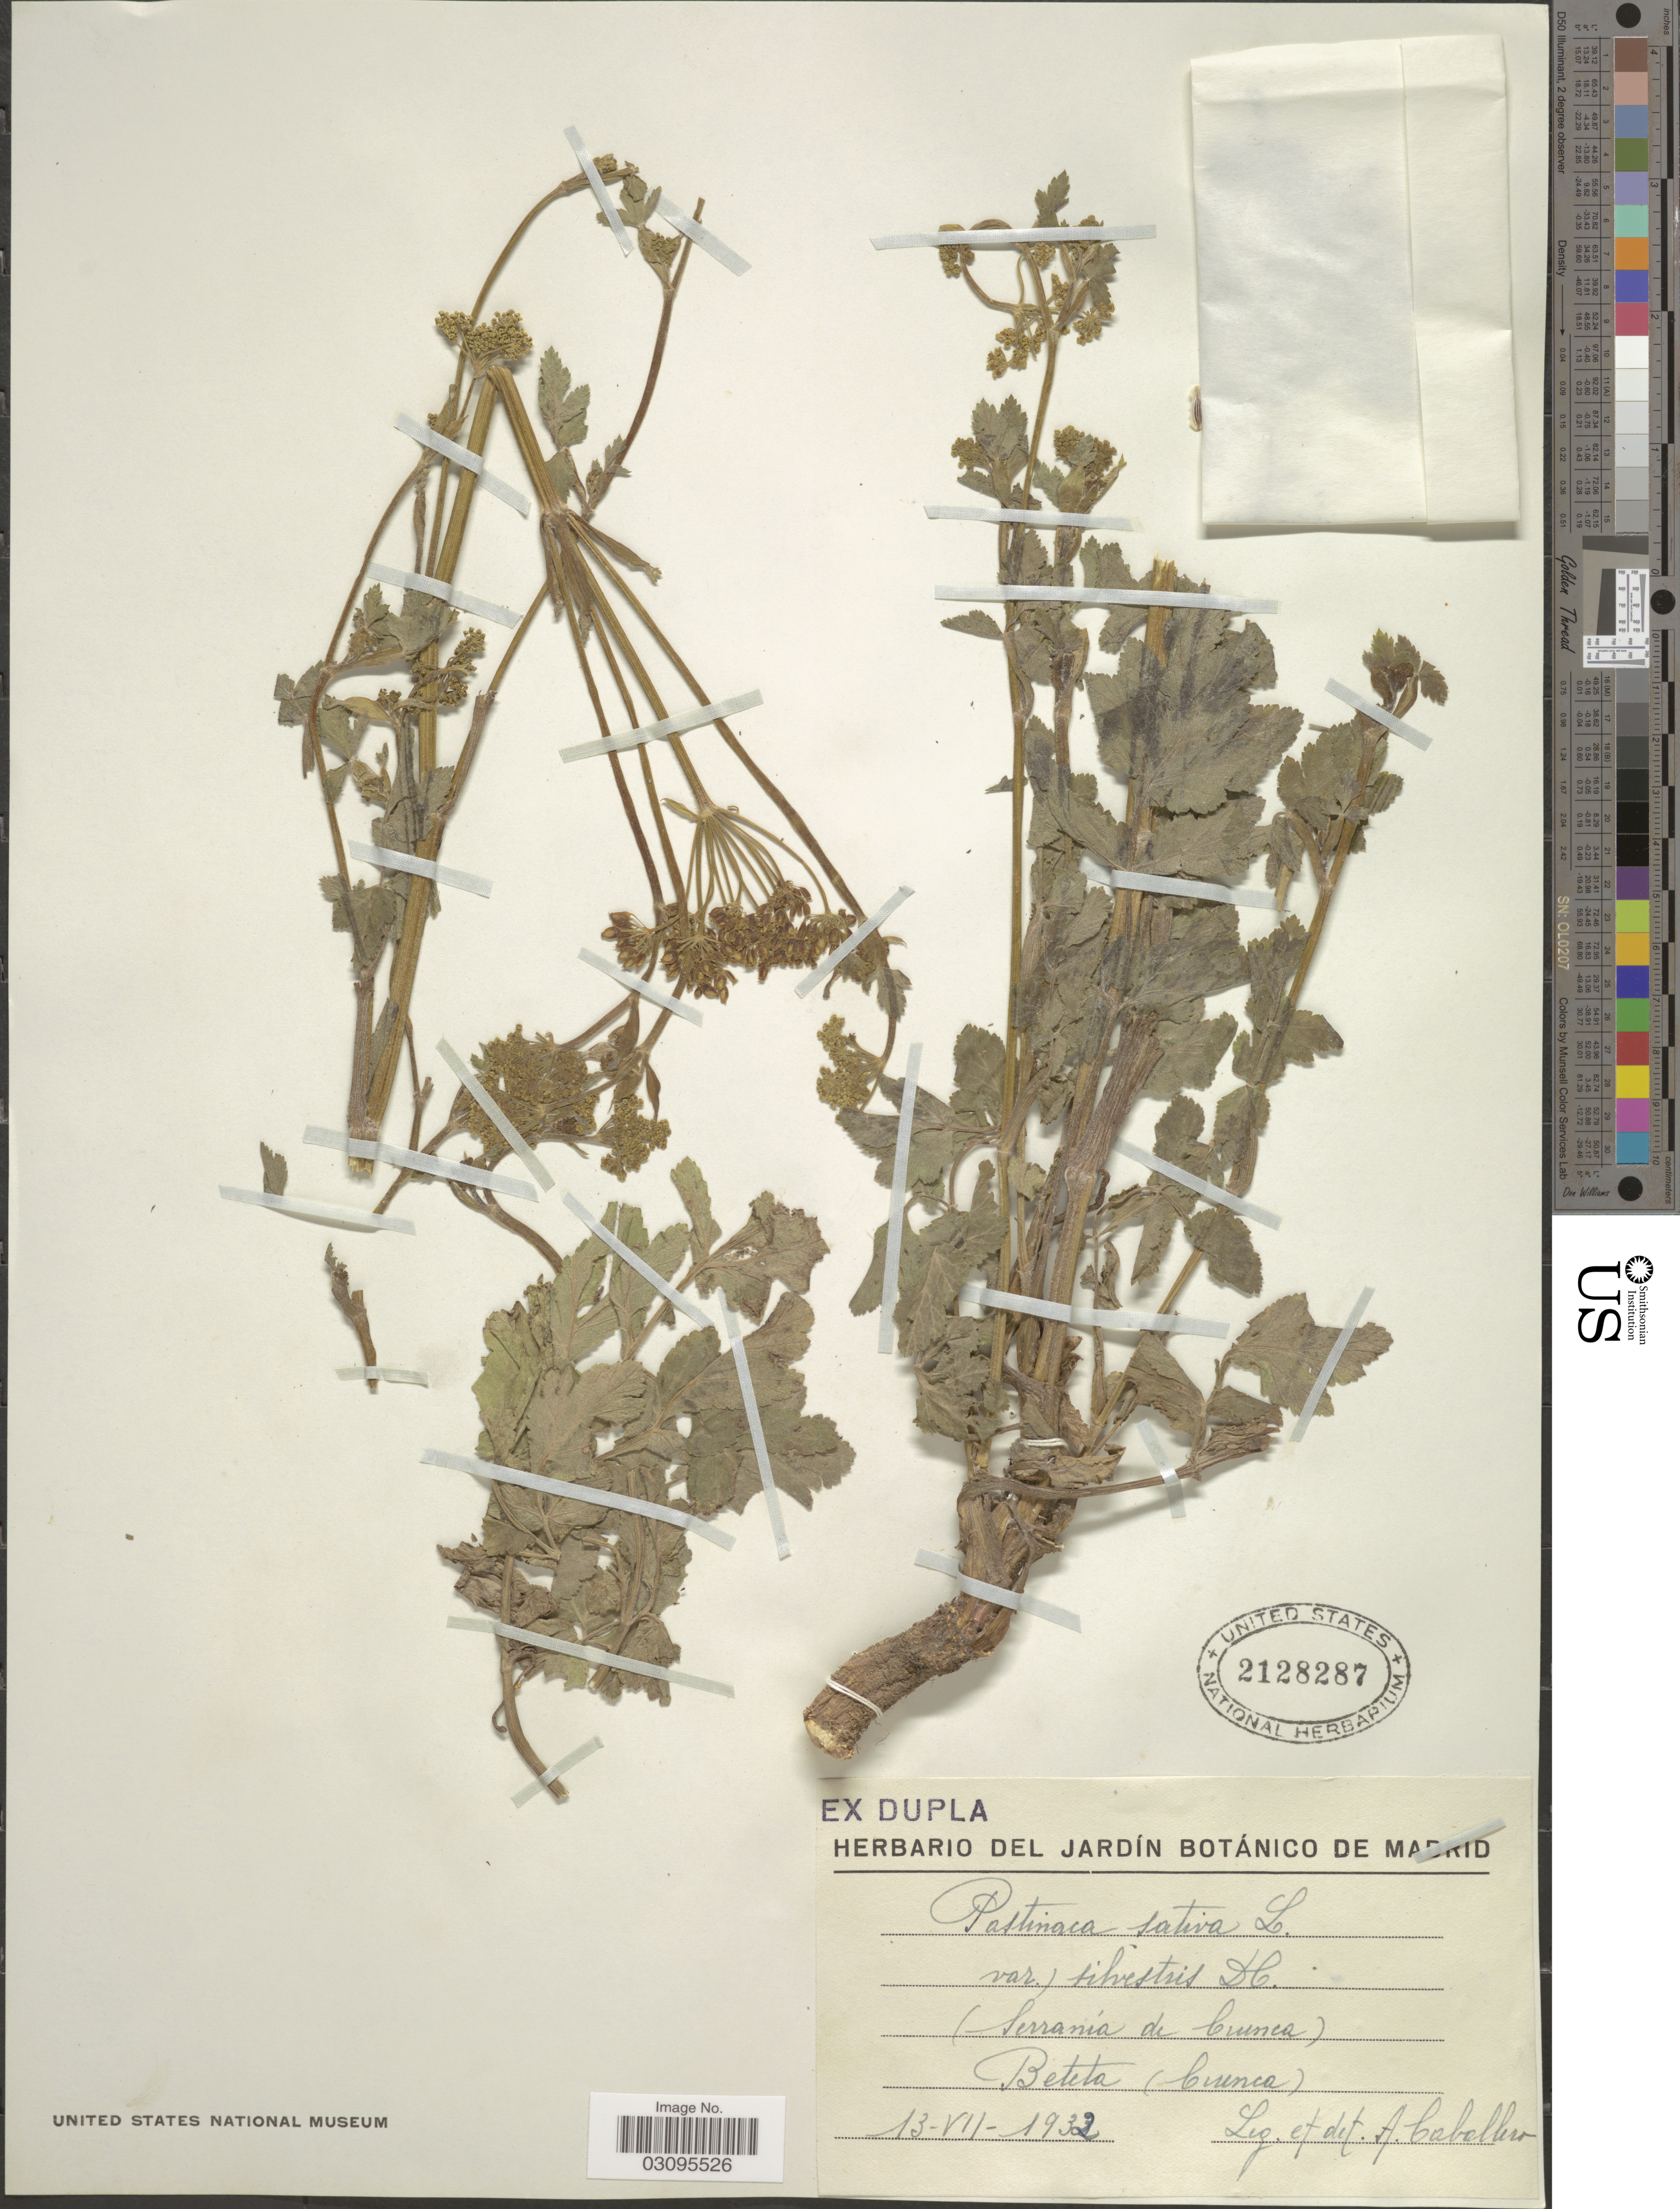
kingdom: Plantae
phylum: Tracheophyta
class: Magnoliopsida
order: Apiales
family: Apiaceae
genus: Pastinaca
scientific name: Pastinaca sativa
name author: L.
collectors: A. Caballero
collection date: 1932-07-13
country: Spain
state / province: Madrid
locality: (Serrania de Cuenca) Beteta (Cuenca).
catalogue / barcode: US 2128287